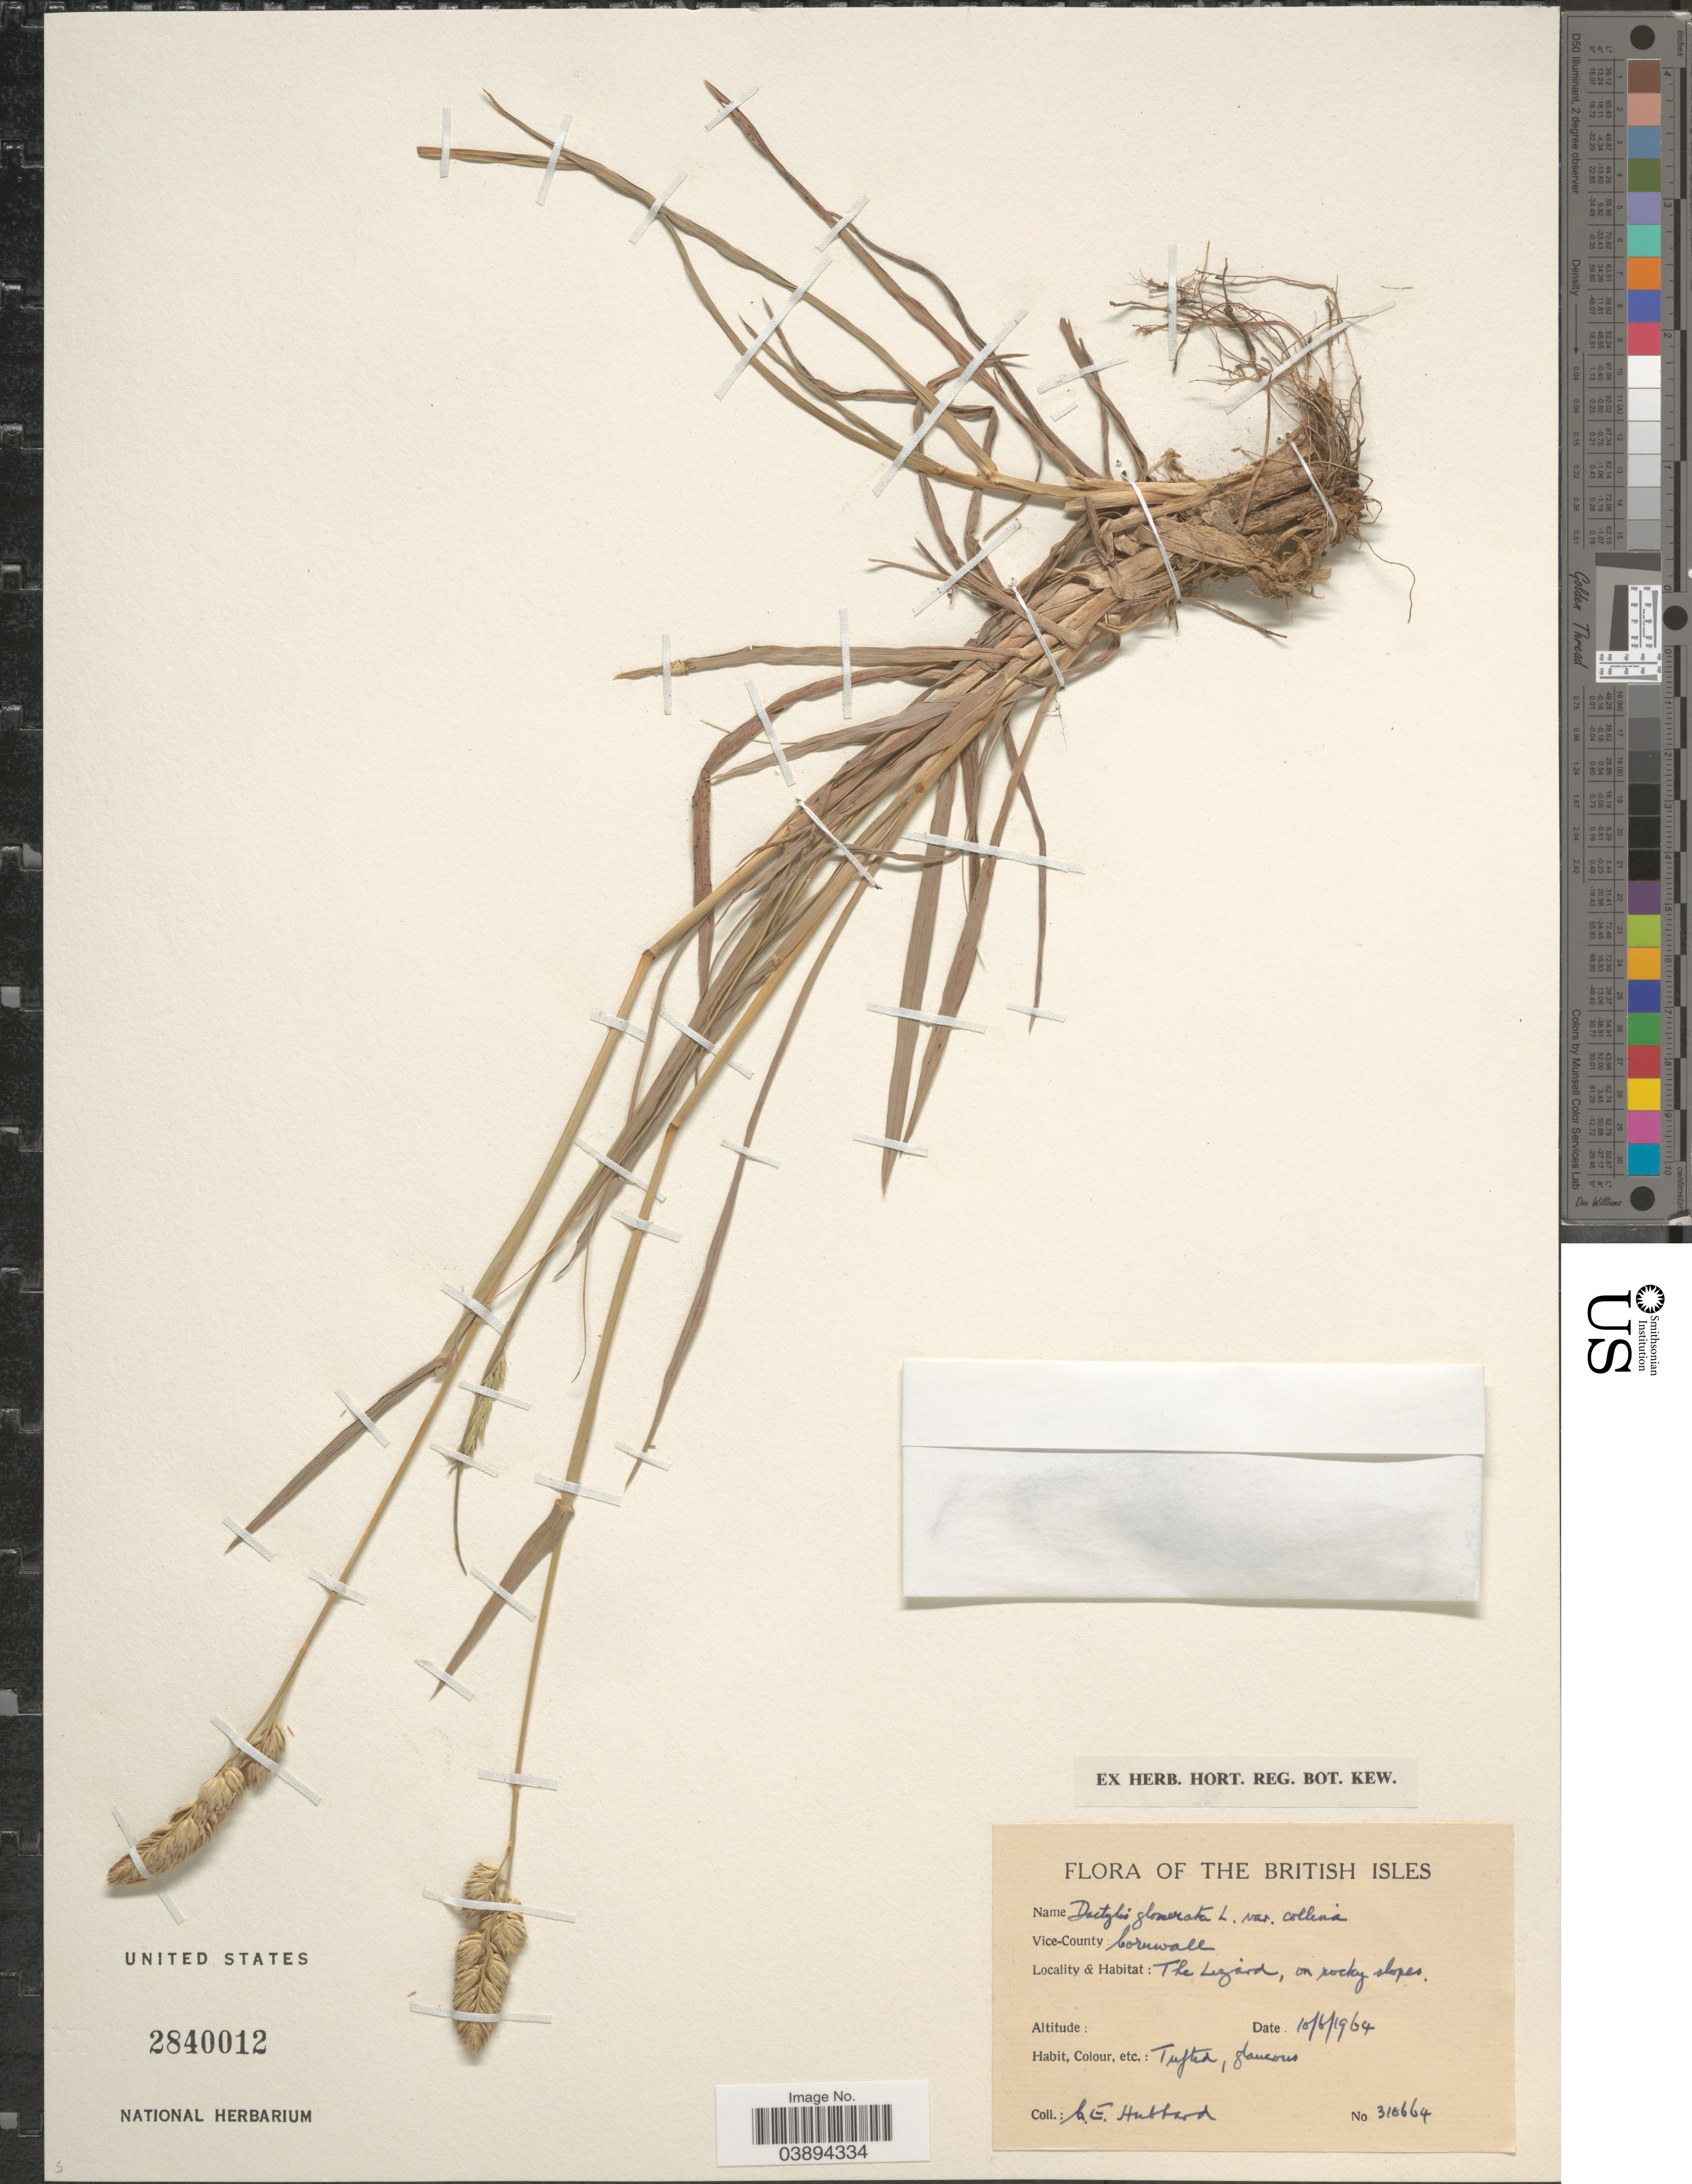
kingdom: Plantae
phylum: Tracheophyta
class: Liliopsida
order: Poales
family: Poaceae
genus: Dactylis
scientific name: Dactylis glomerata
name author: L.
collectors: C. E. Hubbard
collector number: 310664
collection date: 1964-06-10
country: United Kingdom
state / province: England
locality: The British Isles. Vice-County: Cornwall. The Lizard.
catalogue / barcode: US 2840012